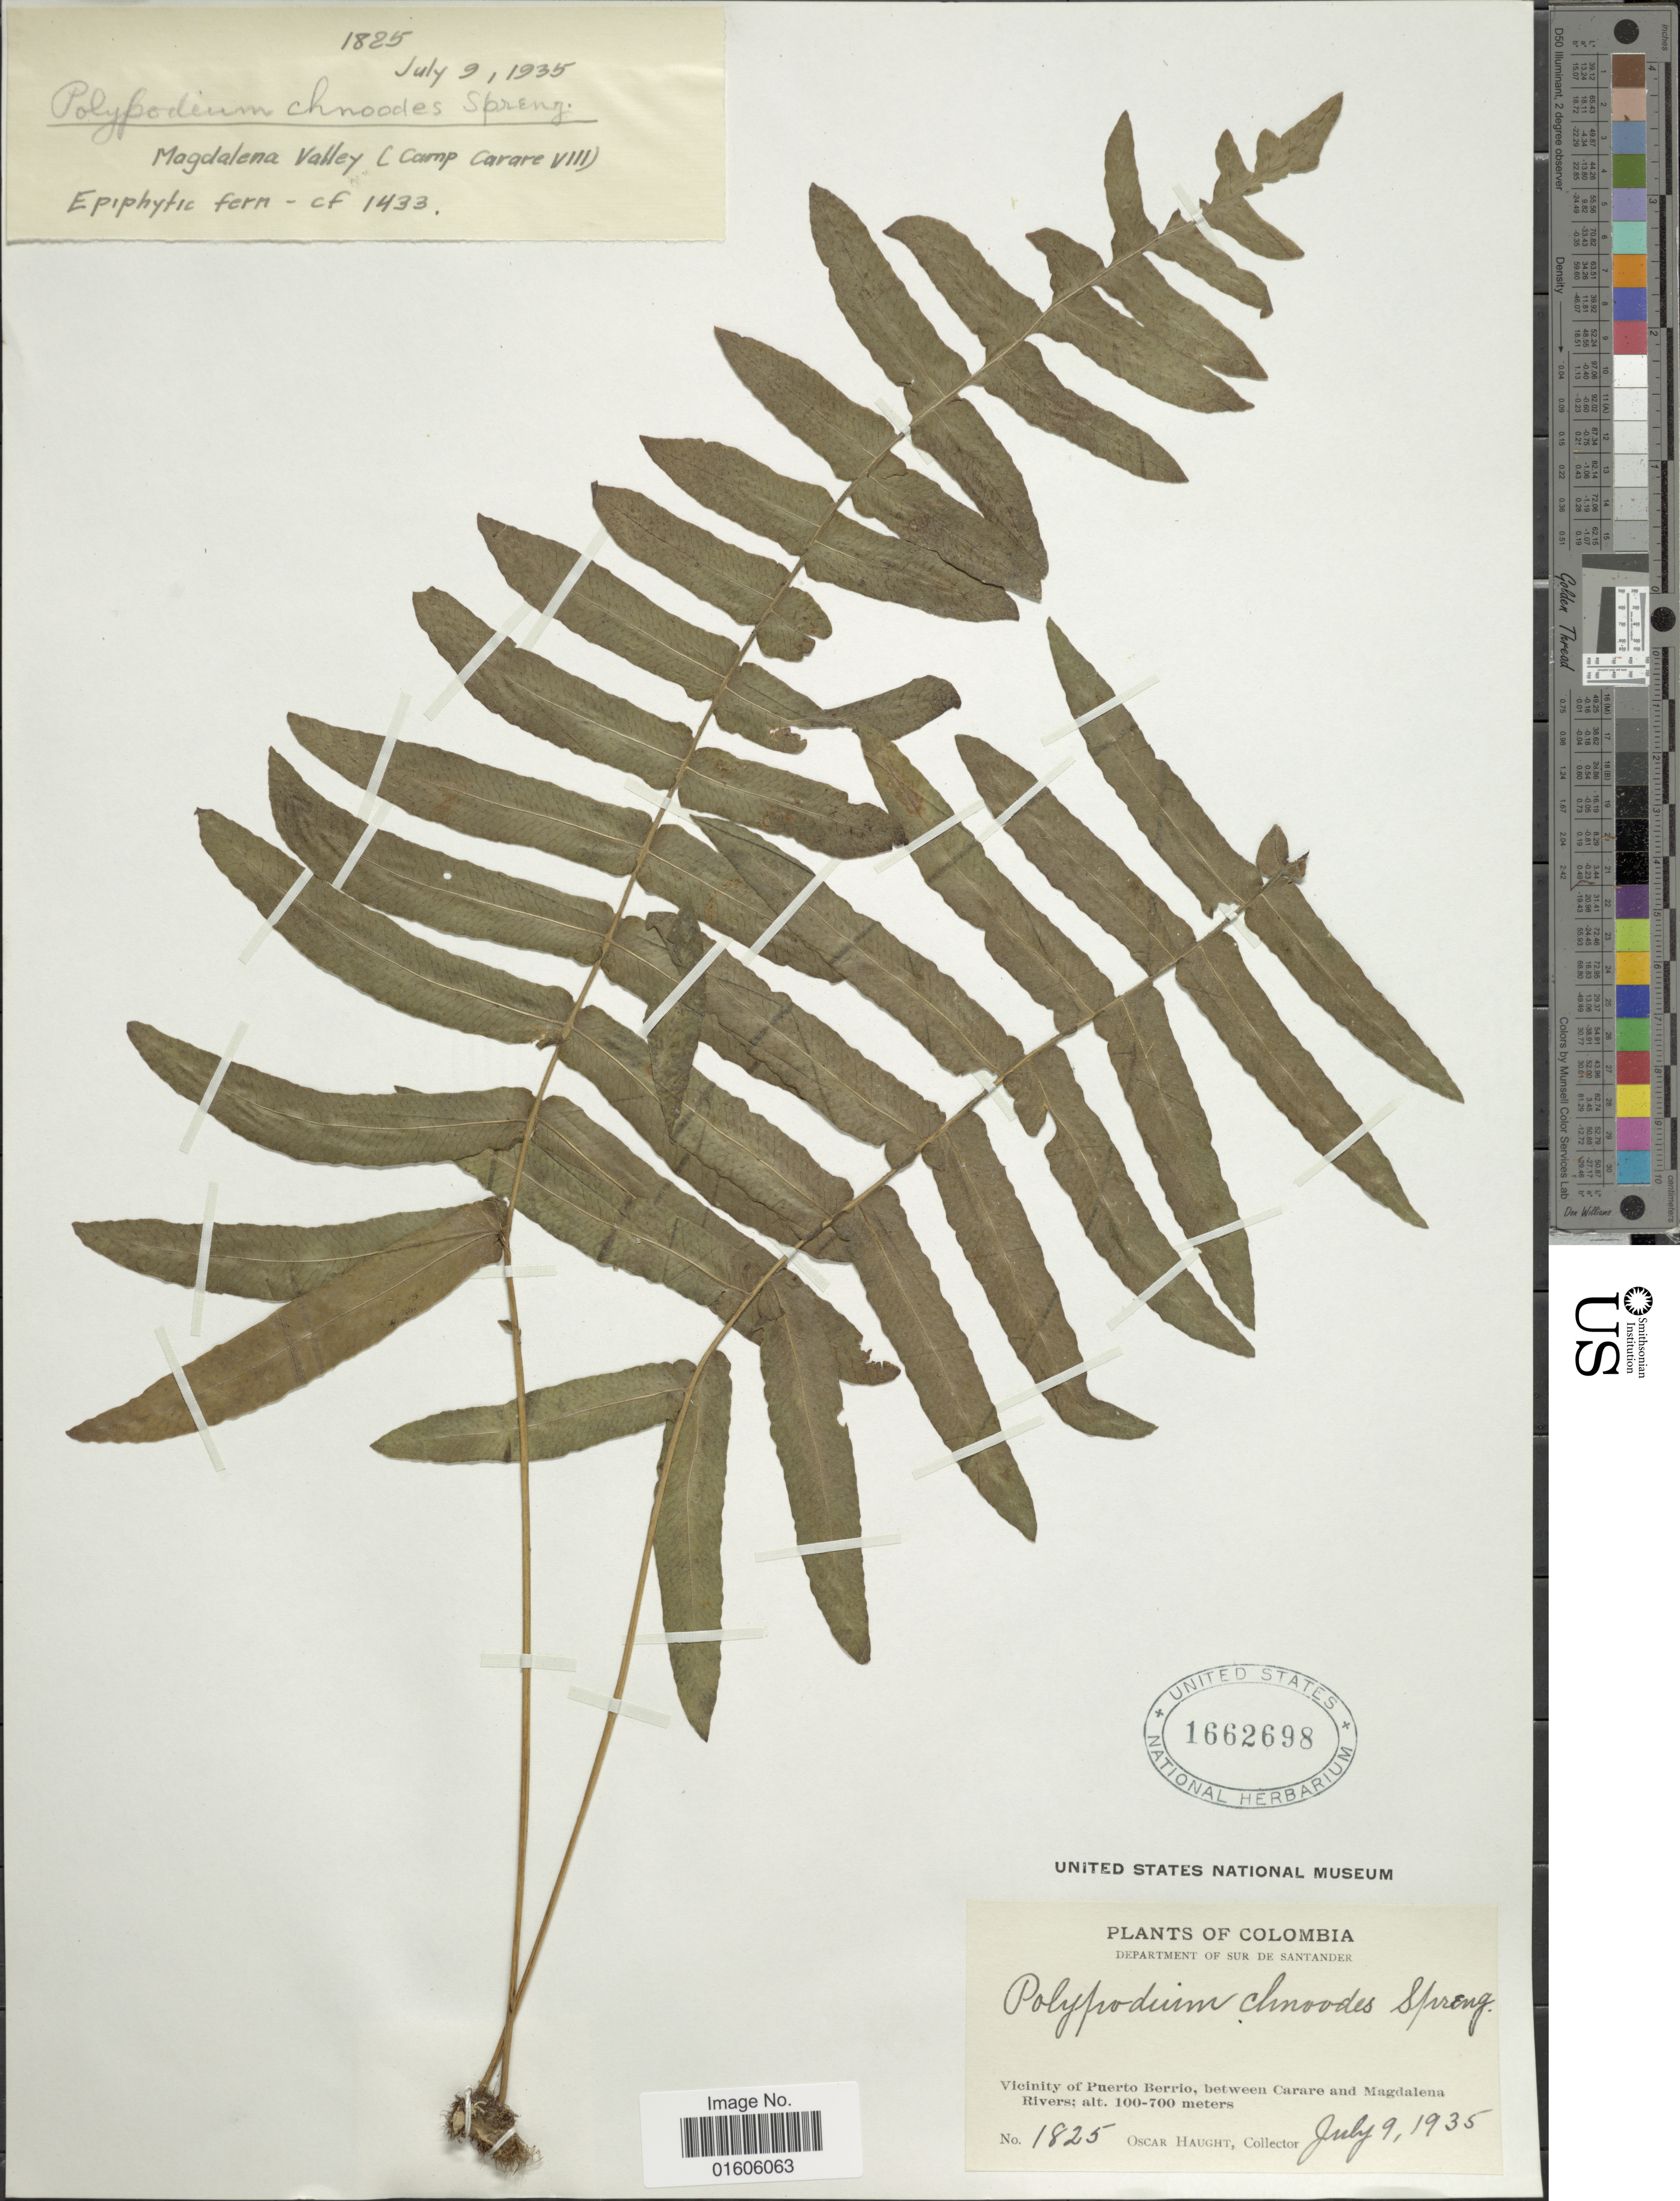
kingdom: Plantae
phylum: Tracheophyta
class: Polypodiopsida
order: Polypodiales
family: Polypodiaceae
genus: Serpocaulon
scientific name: Serpocaulon dissimile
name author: (L.) A.R. Sm.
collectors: O. L. Haught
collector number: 1825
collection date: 1935-07-09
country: Colombia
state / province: Santander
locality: Department of Sur de Santander. Vicinity of Puerto Berrio, between Carare and Magdalena Rivers.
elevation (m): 100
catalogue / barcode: US 1662698